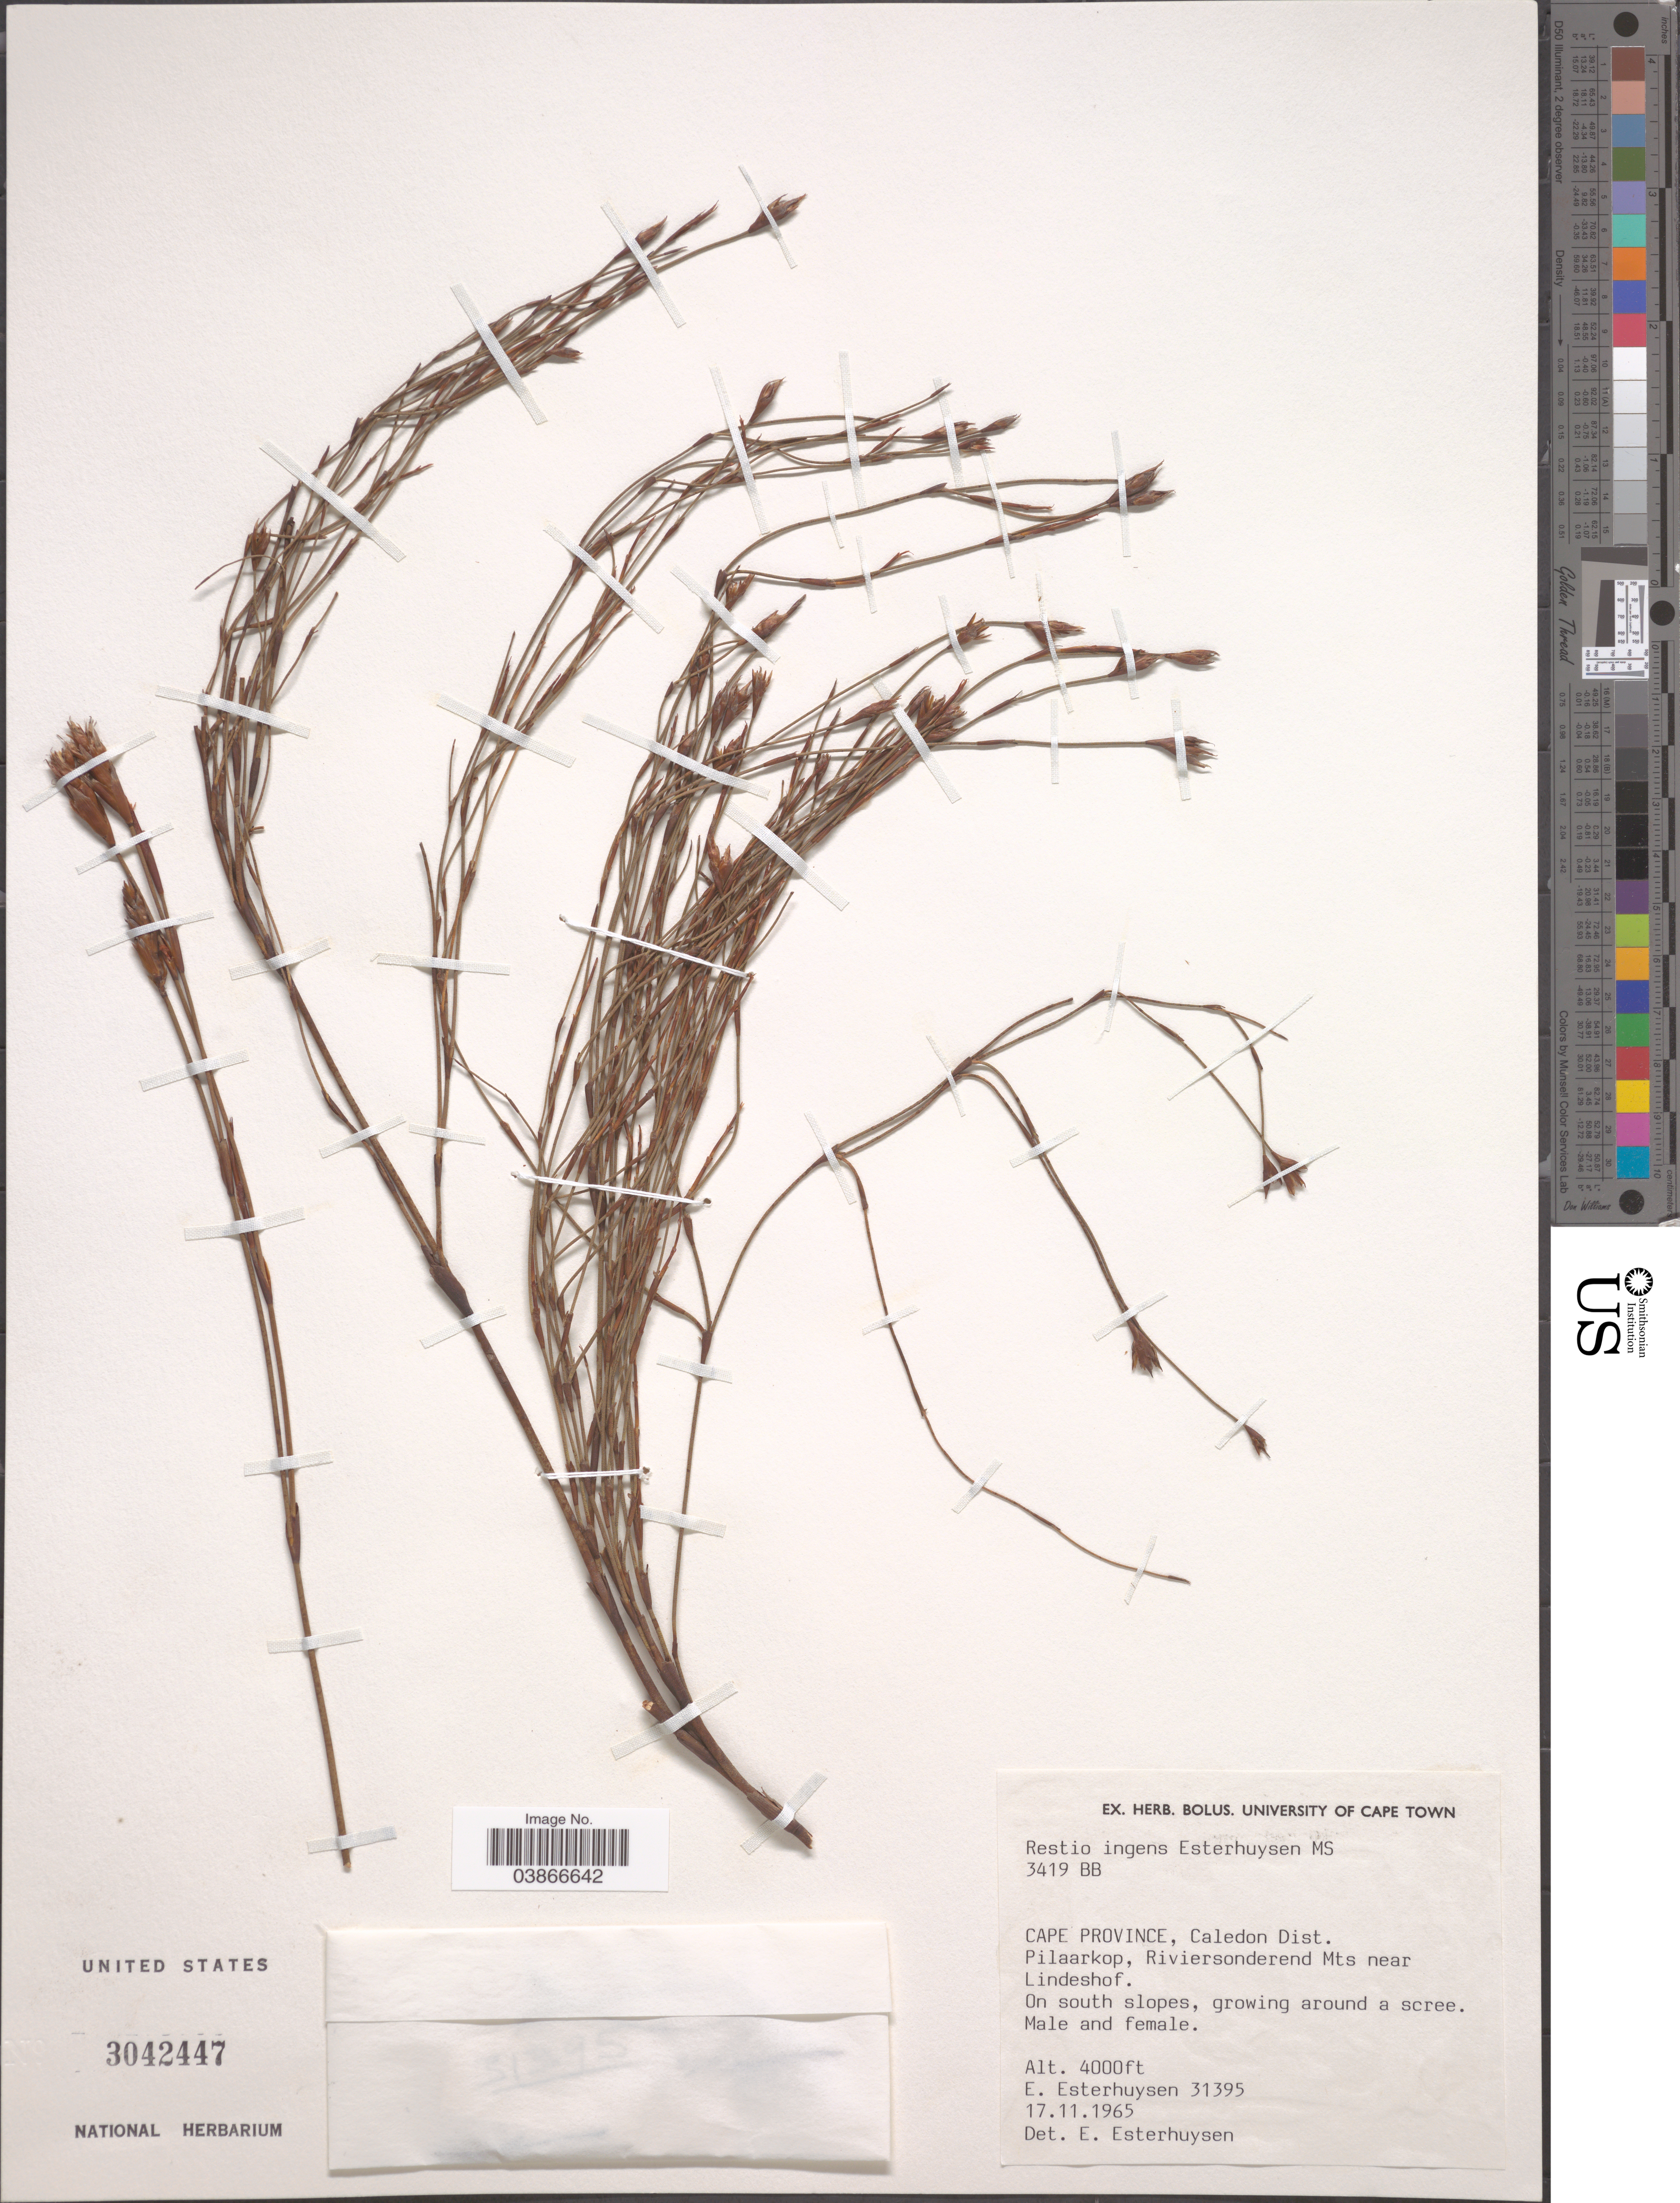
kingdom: Plantae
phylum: Tracheophyta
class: Liliopsida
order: Poales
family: Restionaceae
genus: Restio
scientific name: Restio ingens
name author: Esterh.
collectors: E. E. Esterhuysen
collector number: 31395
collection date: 1965-11-17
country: South Africa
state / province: Western Cape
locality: Caledon Dist. Pilaarkop, Riviersonderend Mts near Lindeshof. On south slopes.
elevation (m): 1219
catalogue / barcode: US 3042447